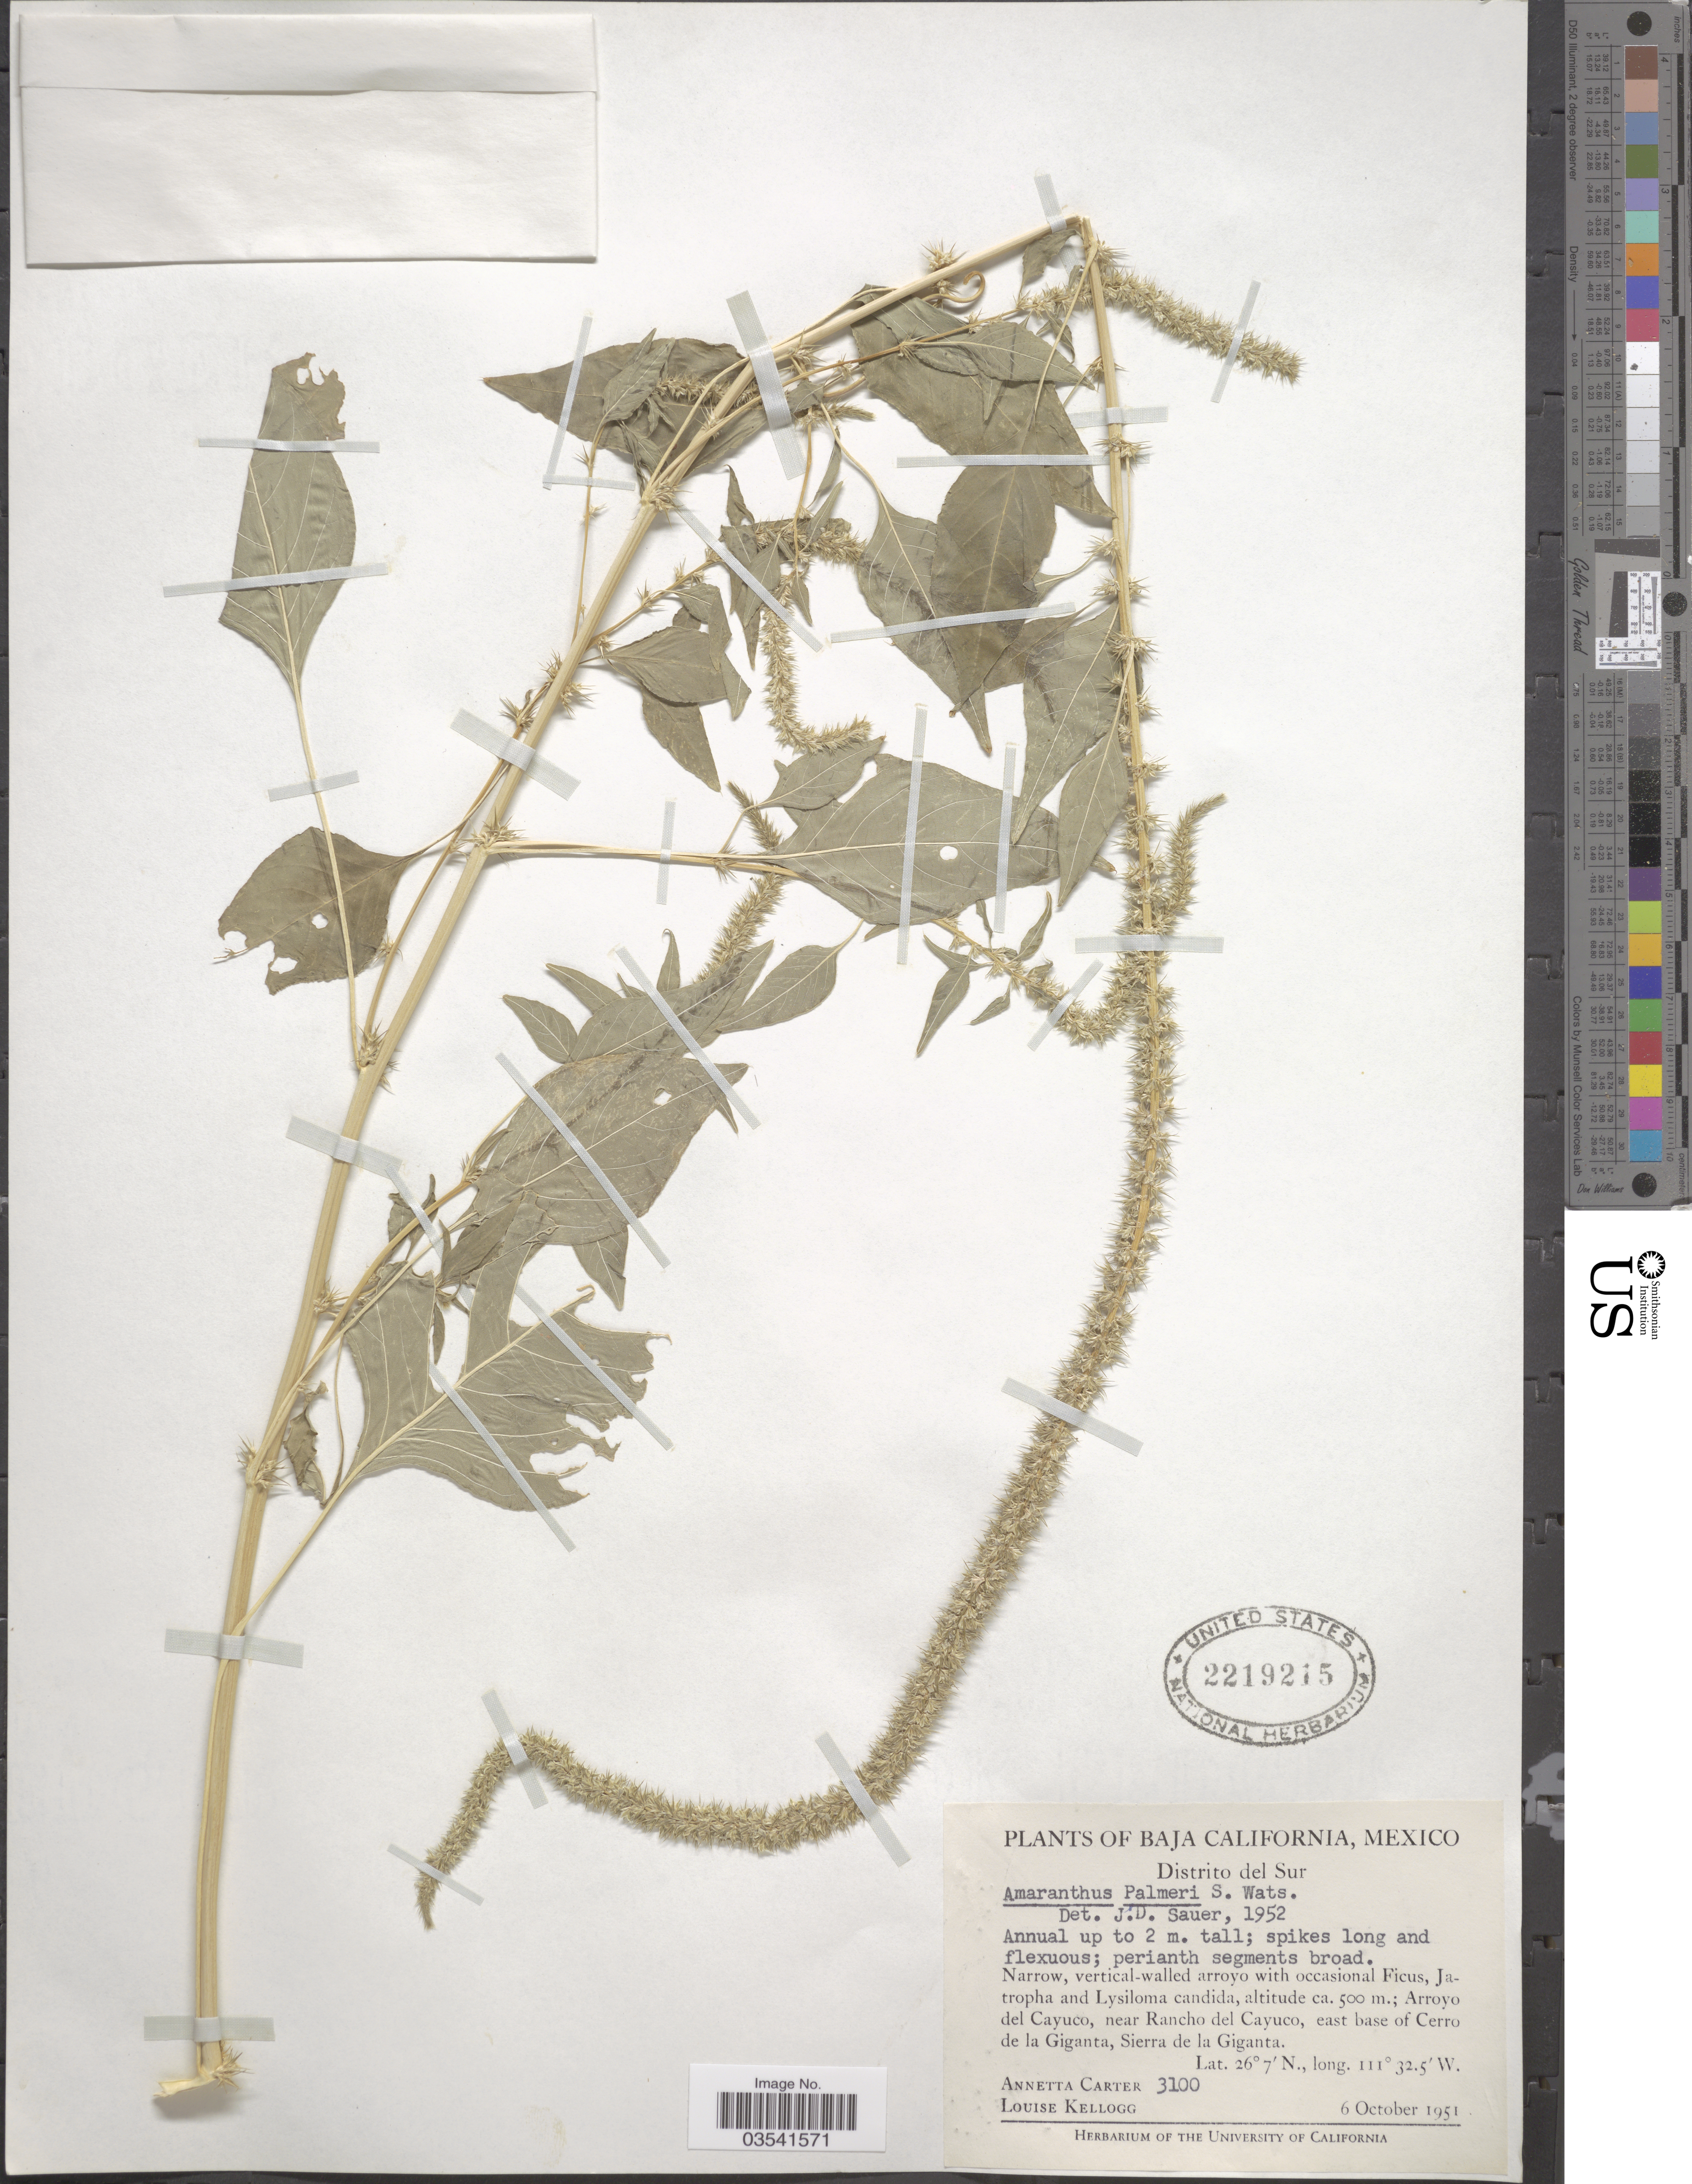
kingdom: Plantae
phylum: Tracheophyta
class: Magnoliopsida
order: Caryophyllales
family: Amaranthaceae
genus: Amaranthus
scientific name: Amaranthus palmeri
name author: S. Watson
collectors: A. Carter & L. Kellog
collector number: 3100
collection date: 1951-10-06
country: Mexico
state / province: Baja California Sur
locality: Distrito del Sur. Arroyo del Cayuco, near Rancho del Cayuco, east base of Cerro de la Giganta, Sierra de la Giganta.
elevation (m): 500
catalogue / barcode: US 2219215